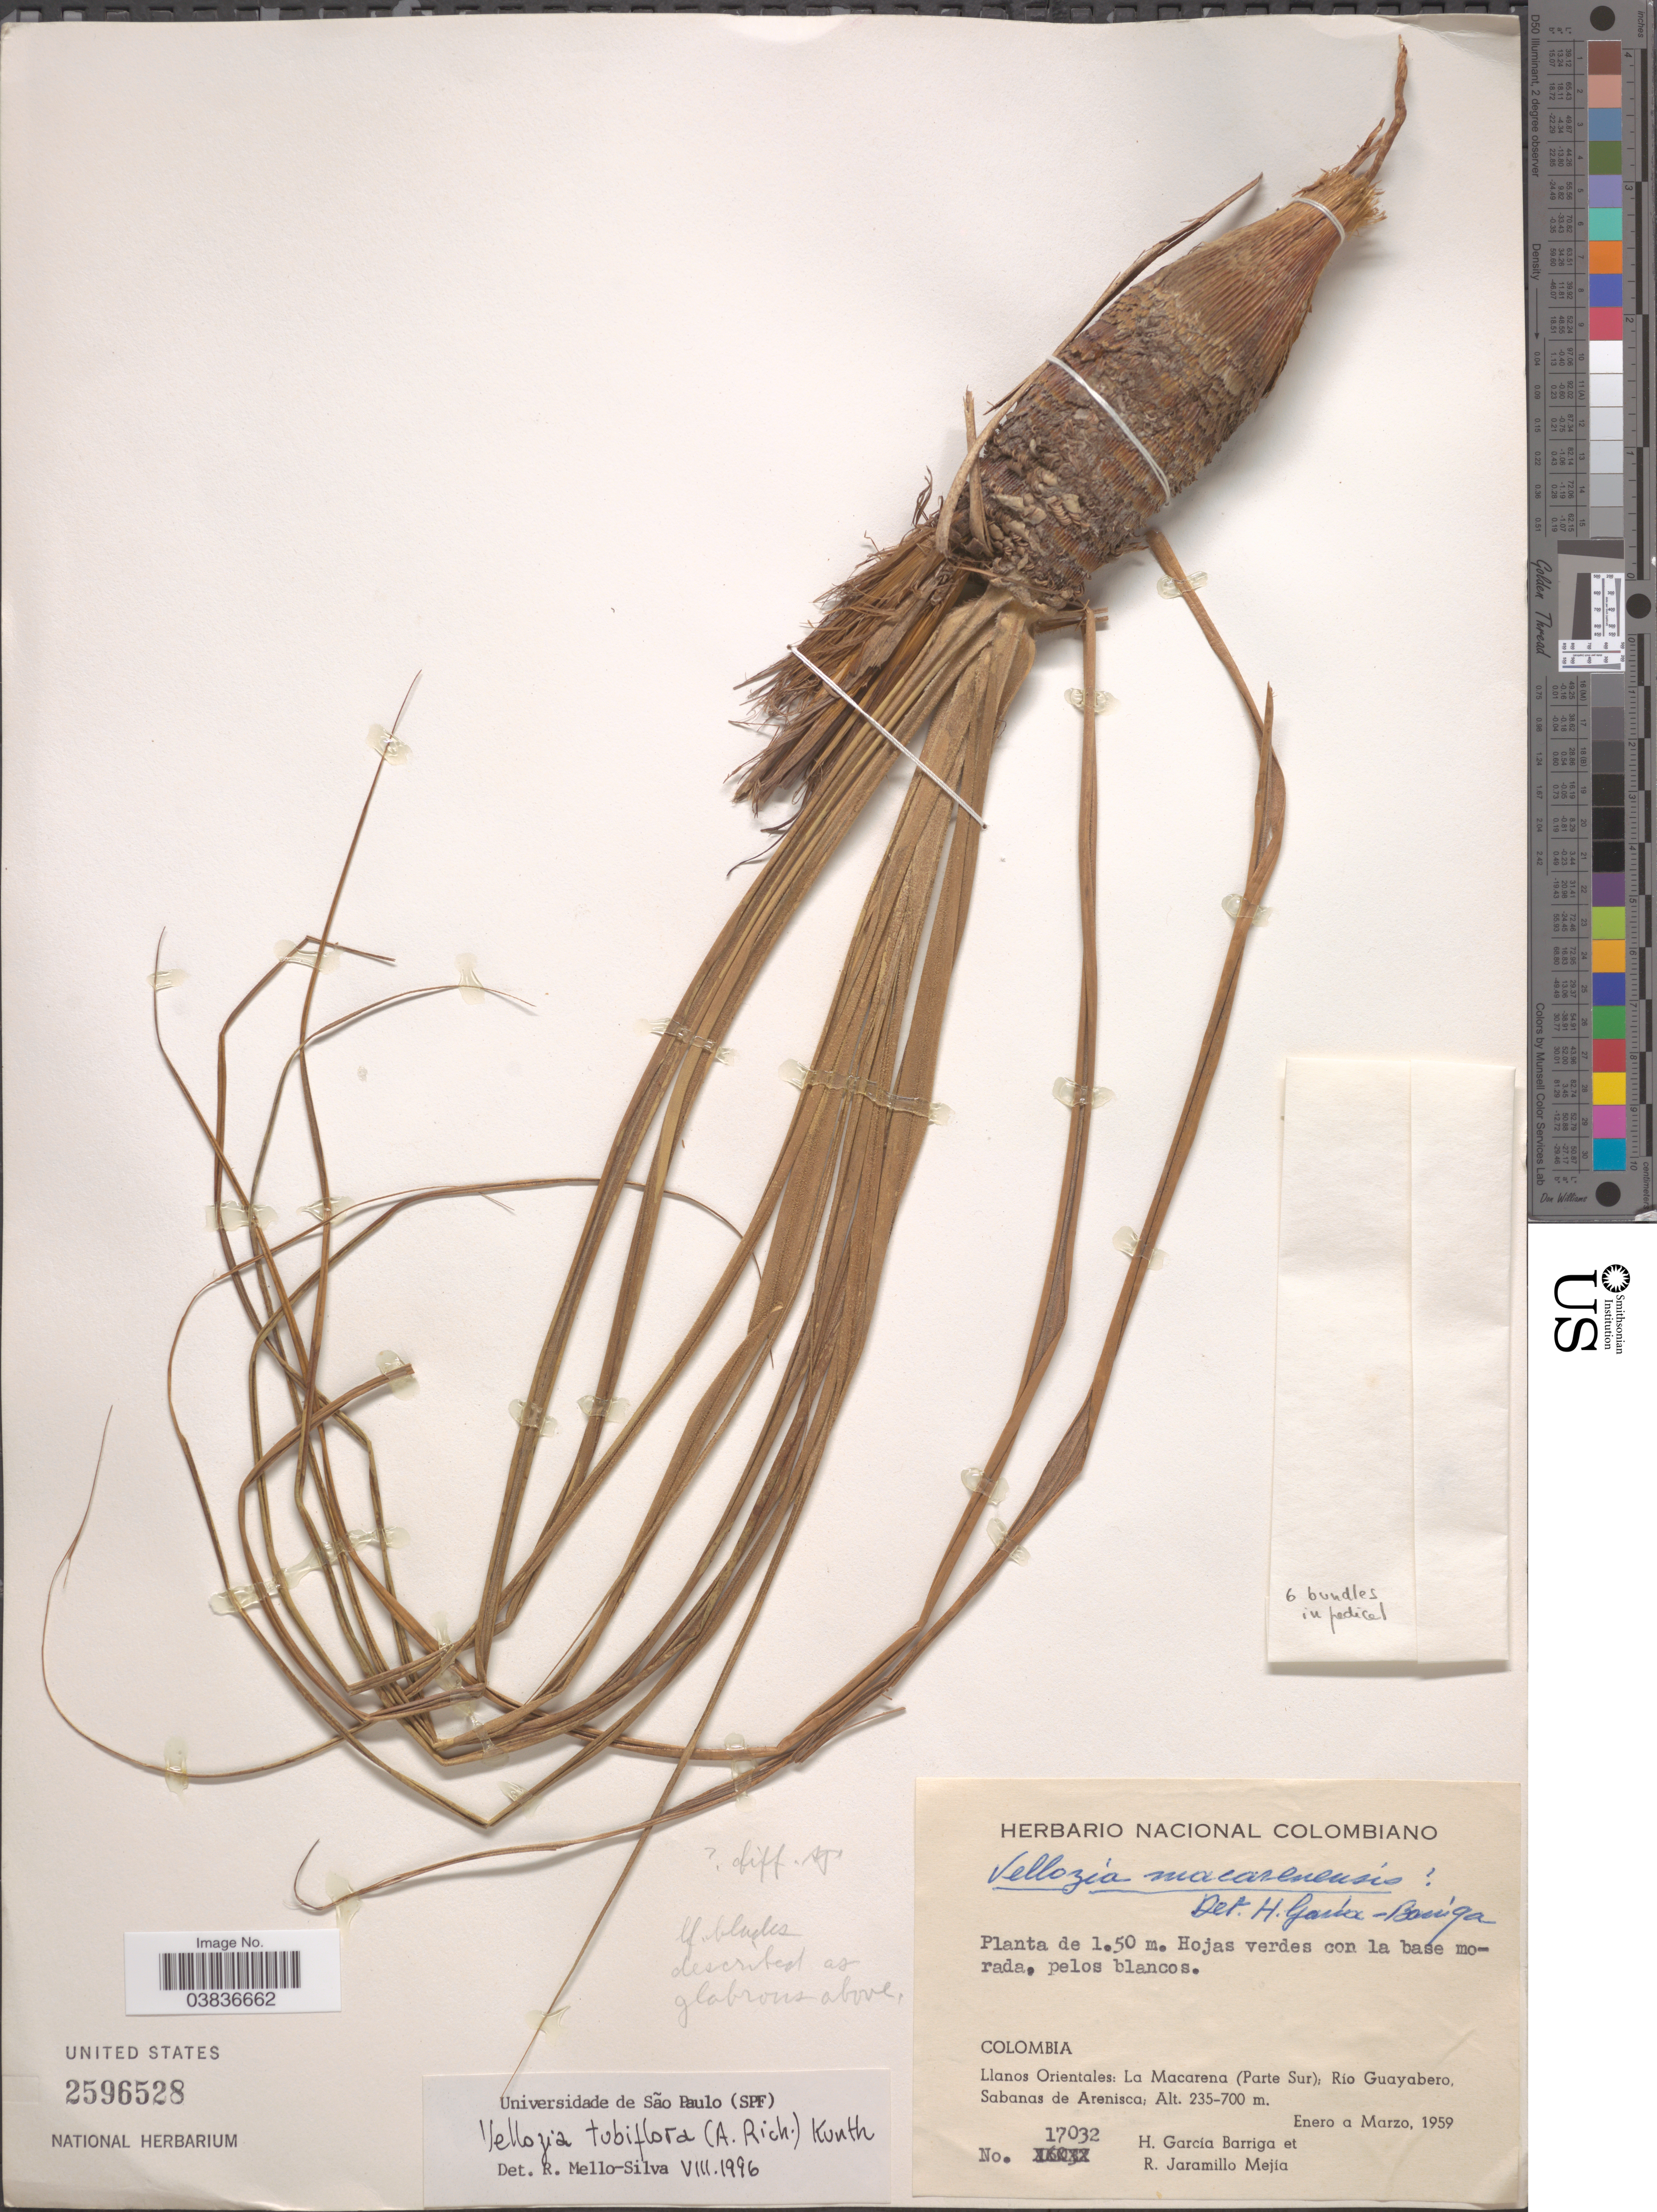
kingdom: Plantae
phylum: Tracheophyta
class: Liliopsida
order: Pandanales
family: Velloziaceae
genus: Vellozia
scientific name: Vellozia tubiflora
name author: (A. Rich.) Kunth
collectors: H. García Barriga & R. Mejia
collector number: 17032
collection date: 1959-01/1959-03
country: Colombia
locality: Llanos Orientales: La Macarena (Parte Sur): Rio Guayabero, Sabanas de Arenisca.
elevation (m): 235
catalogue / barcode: US 2596528